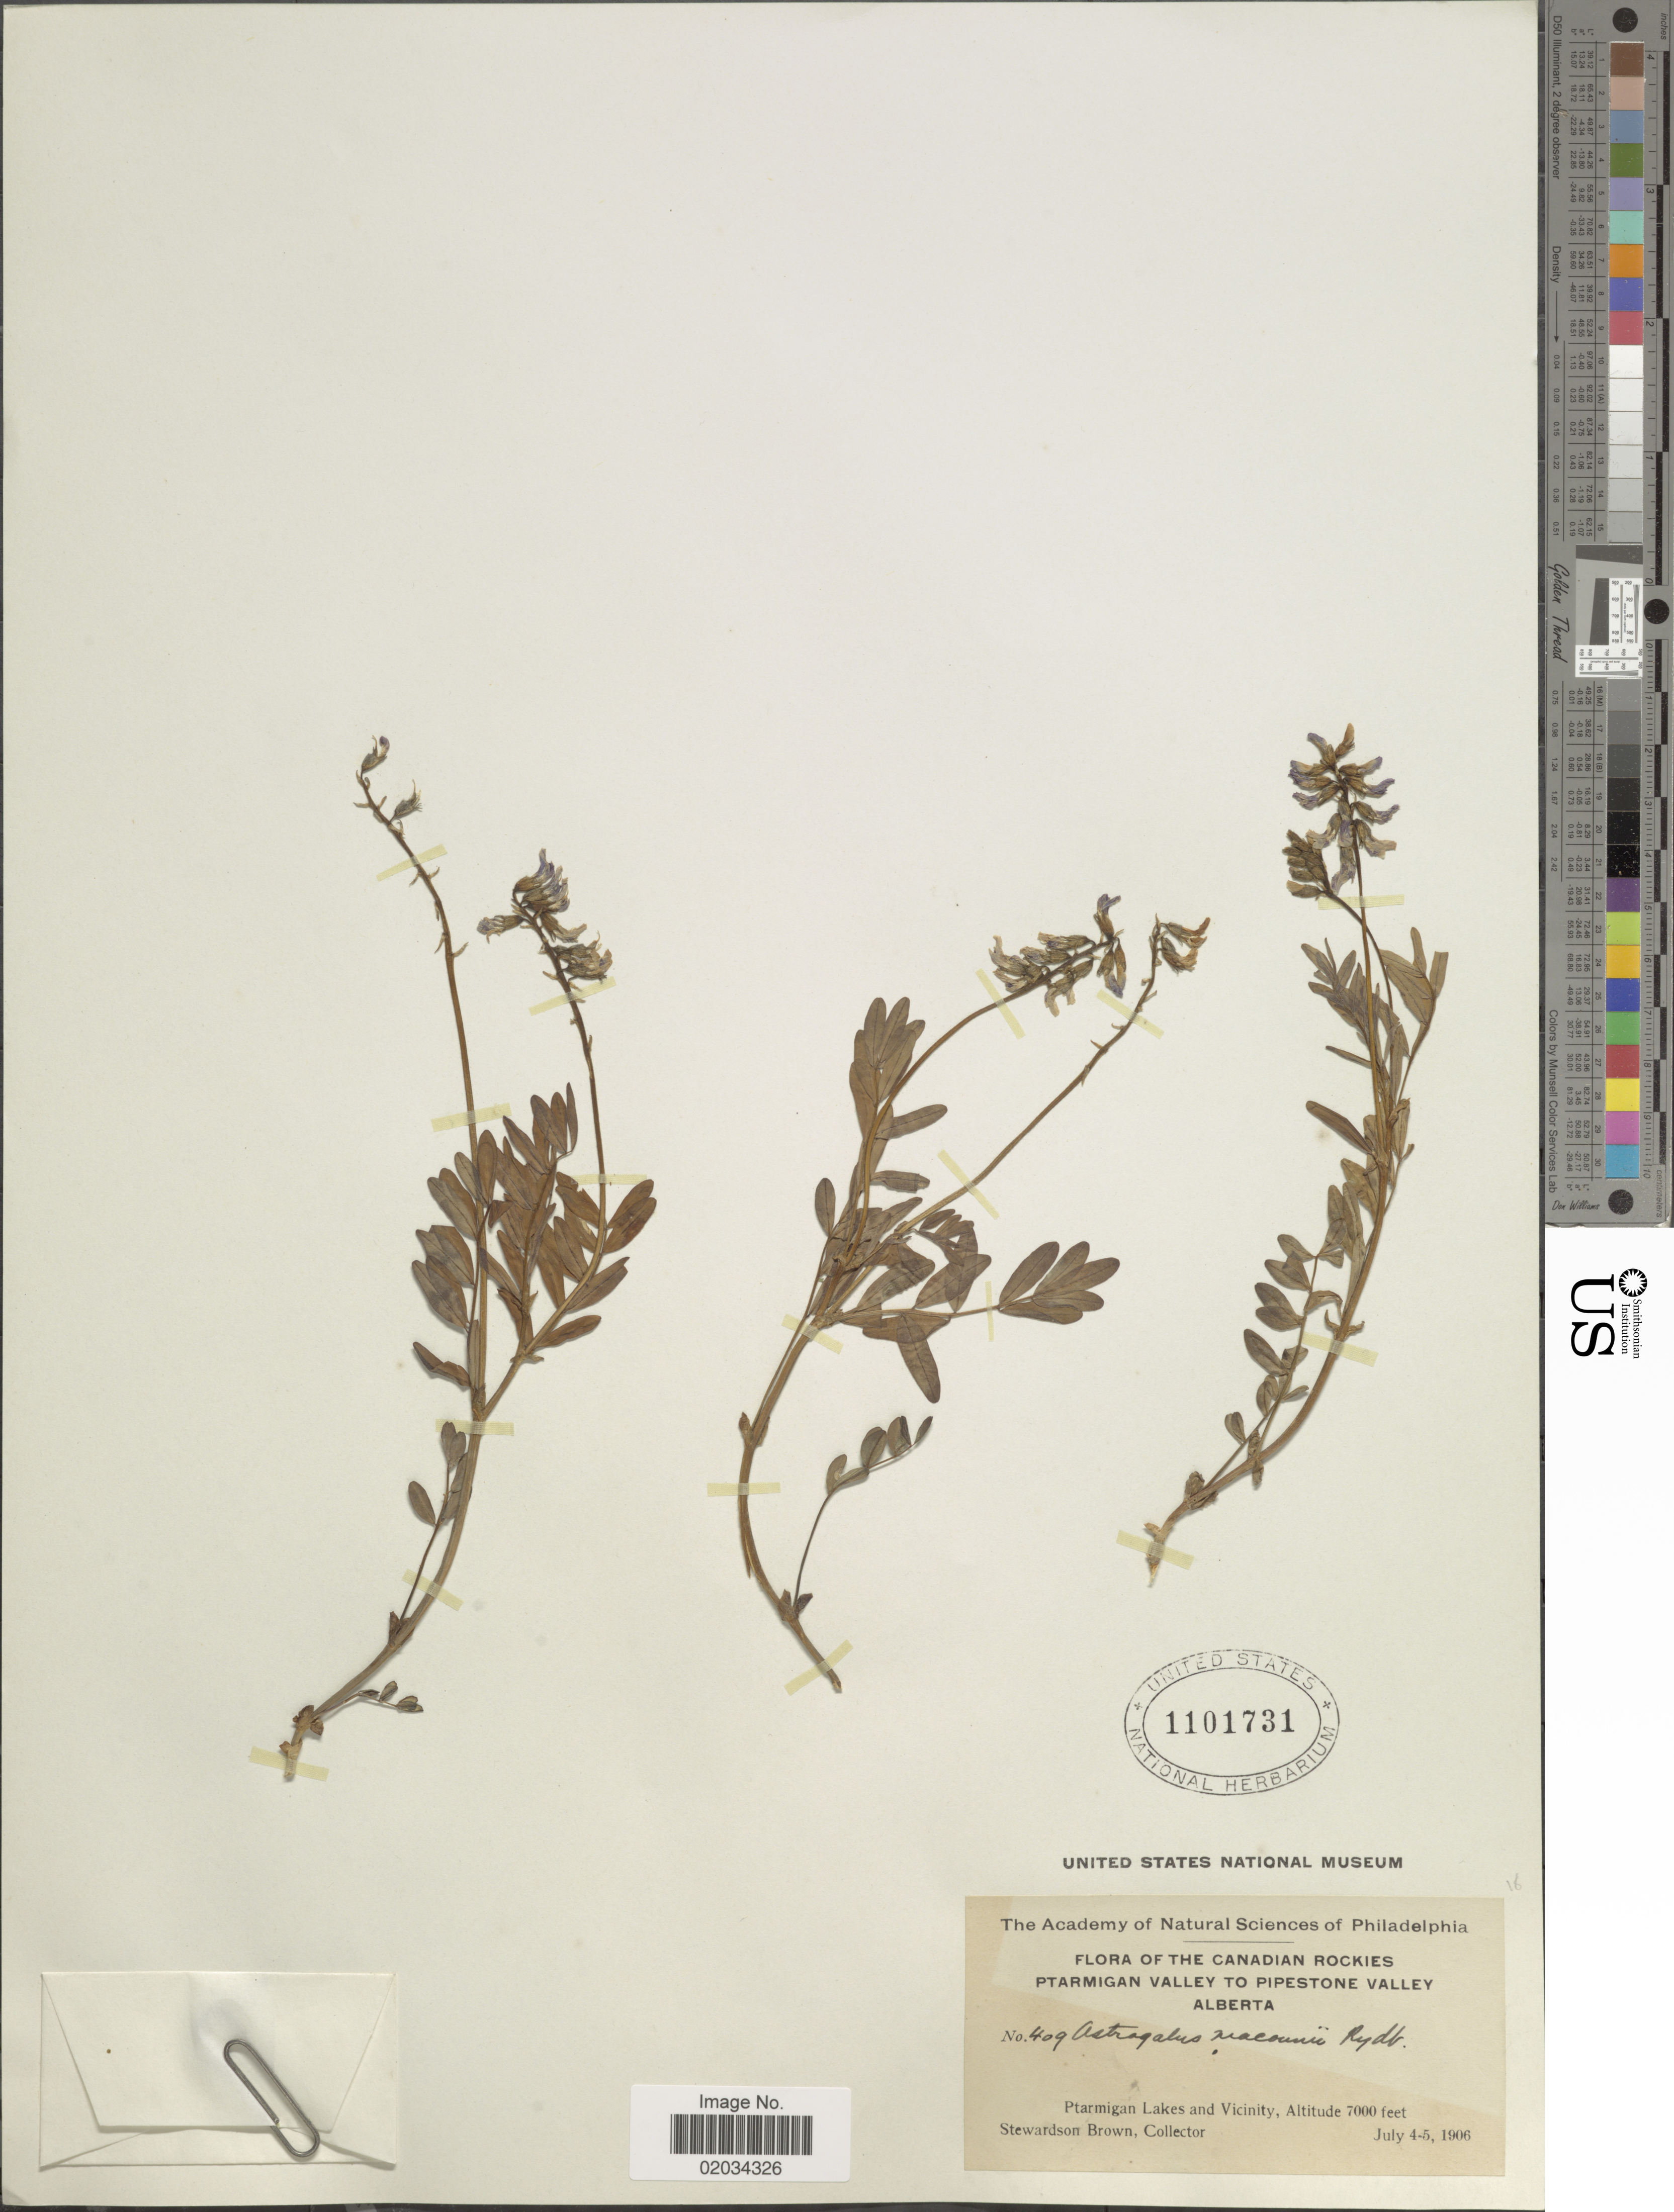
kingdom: Plantae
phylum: Tracheophyta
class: Magnoliopsida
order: Fabales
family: Fabaceae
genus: Astragalus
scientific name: Astragalus robbinsii var. minor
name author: (Hook.) Barneby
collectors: S. Brown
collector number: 409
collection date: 1906-07-04/1906-07-05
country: Canada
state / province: Alberta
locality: Canadian Rockies, Ptarmigan Valley to Pipestone Valley, Ptarmigan Lakes and Vicinity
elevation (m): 2134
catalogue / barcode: US 1101731